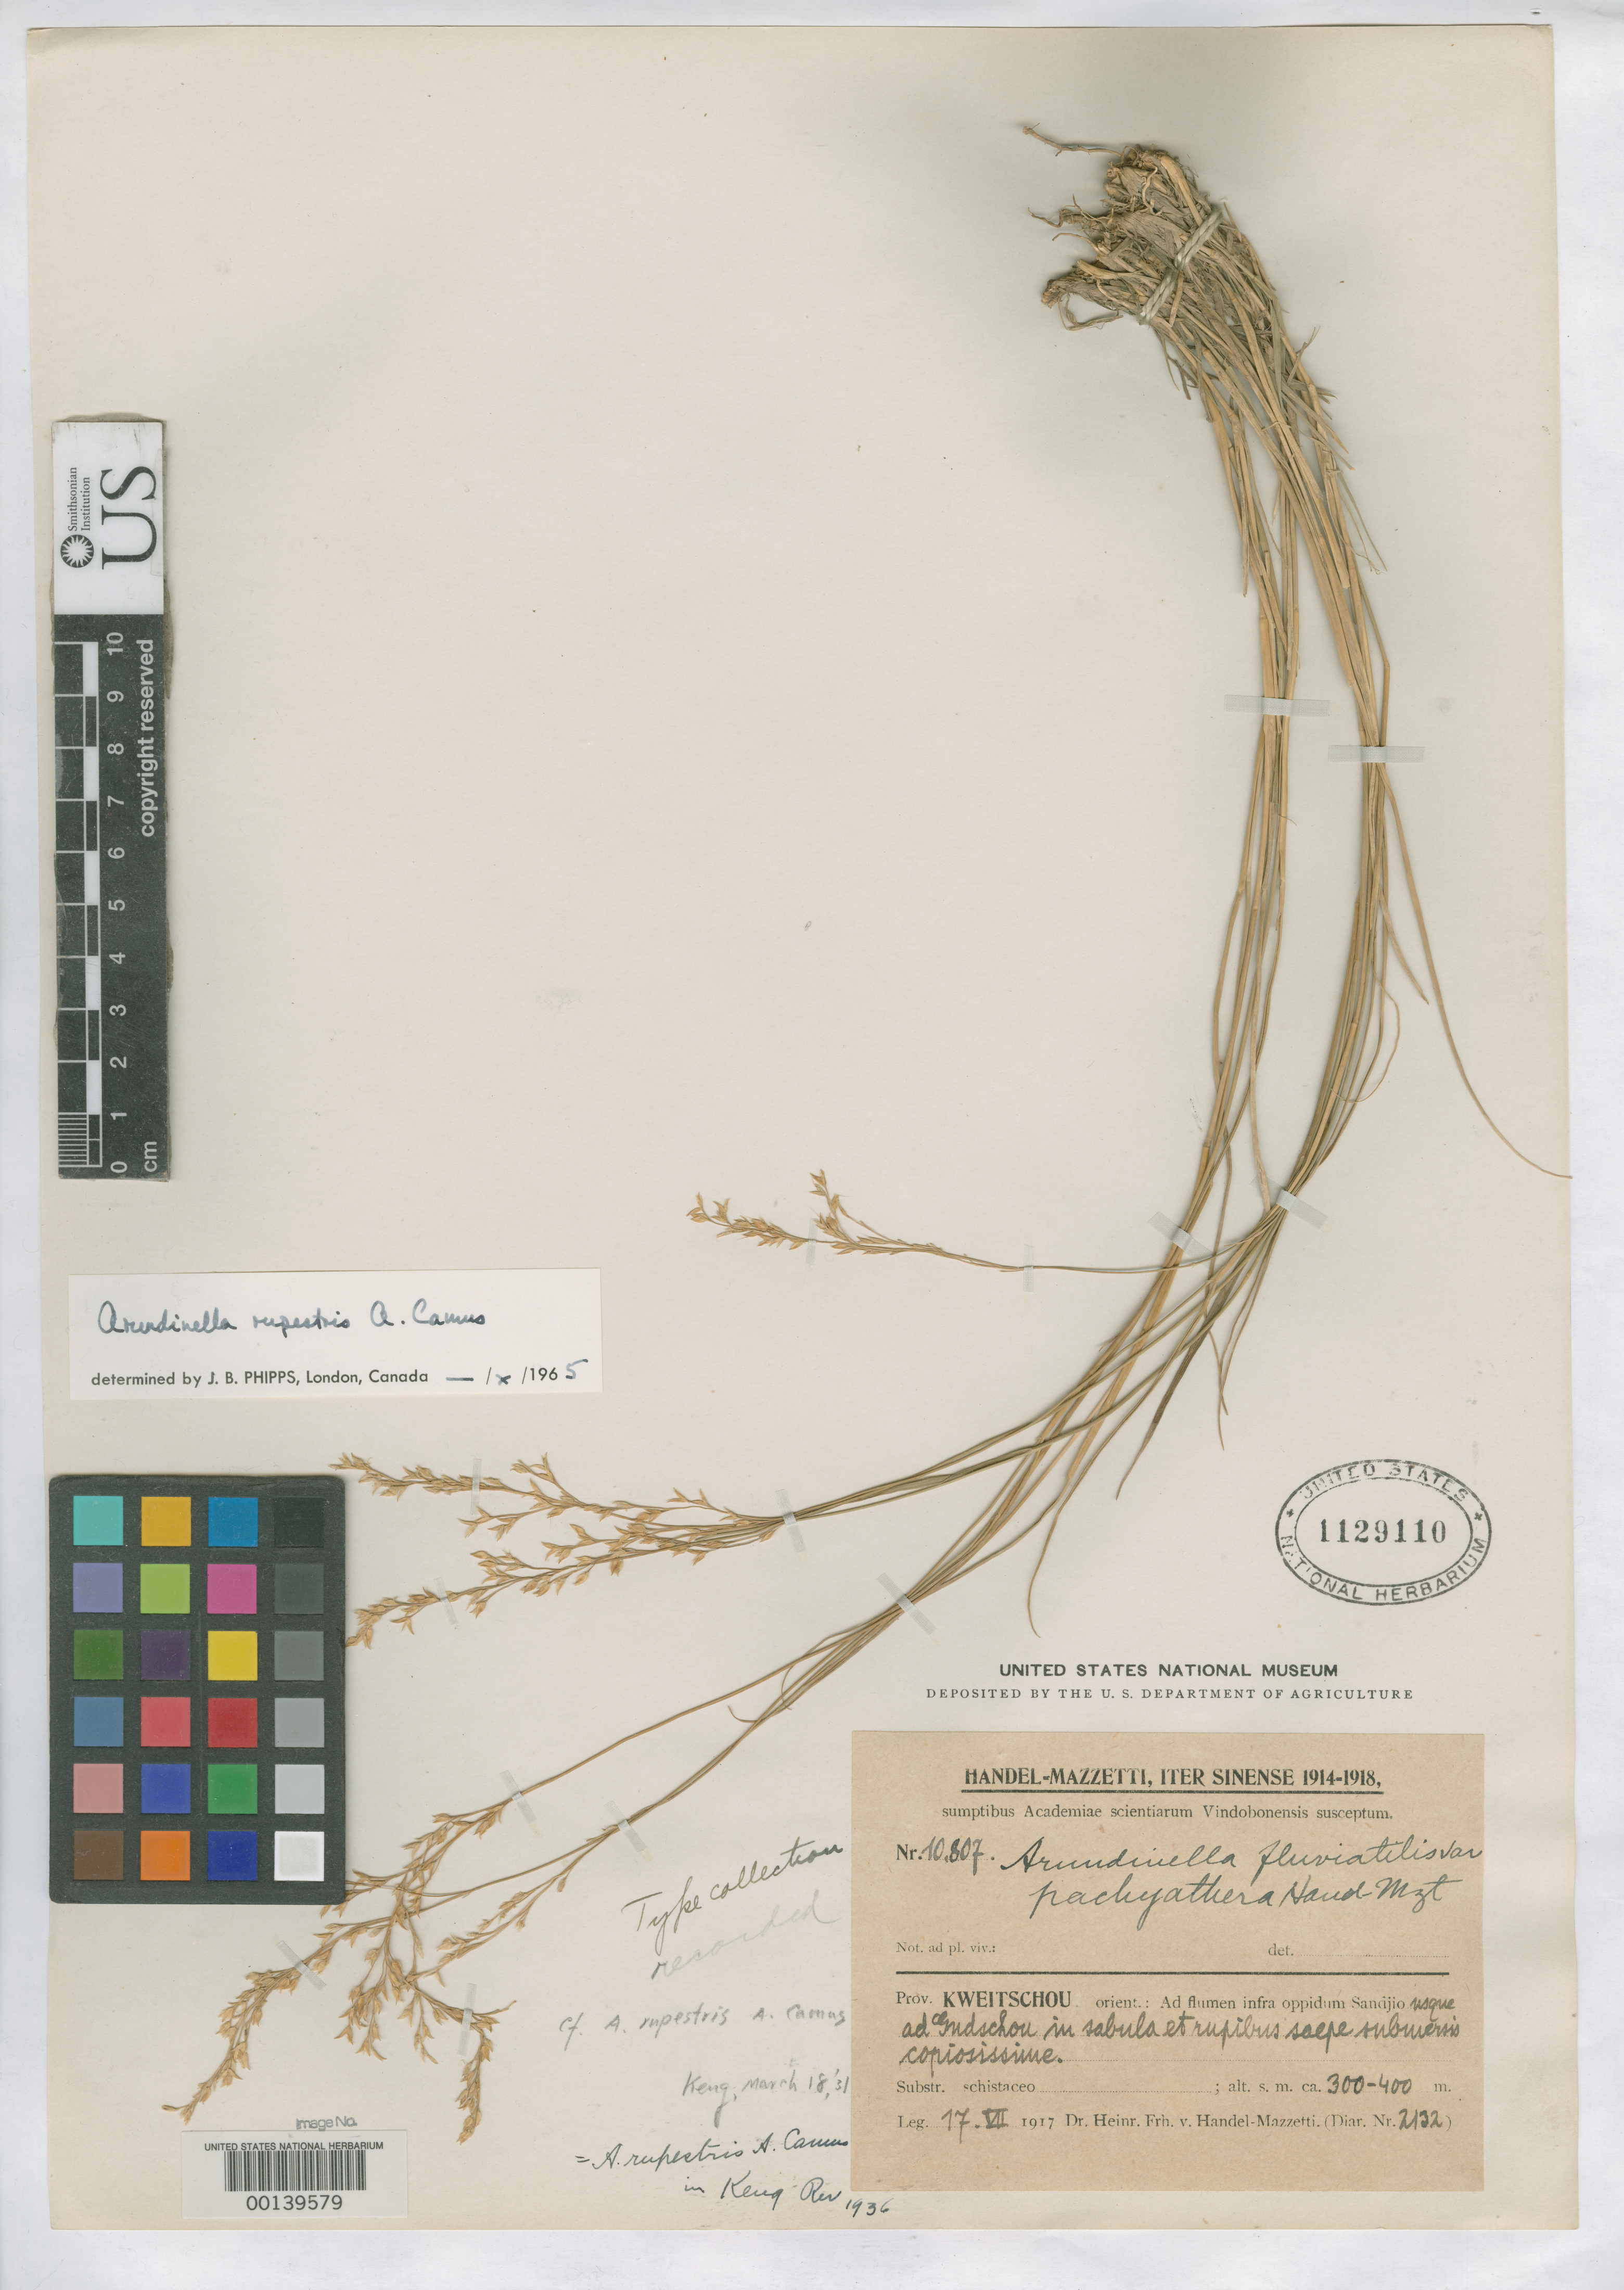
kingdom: Plantae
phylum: Tracheophyta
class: Liliopsida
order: Poales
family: Poaceae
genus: Arundinella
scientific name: Arundinella fluviatilis var. pachyathera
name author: Hand.-Mazz.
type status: Isotype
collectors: H. Handel-Mazzetti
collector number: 10807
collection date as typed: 17 Jul 1917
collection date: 1917-07-17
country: China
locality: Sandjio, Guidschou.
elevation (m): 300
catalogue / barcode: US 1129110